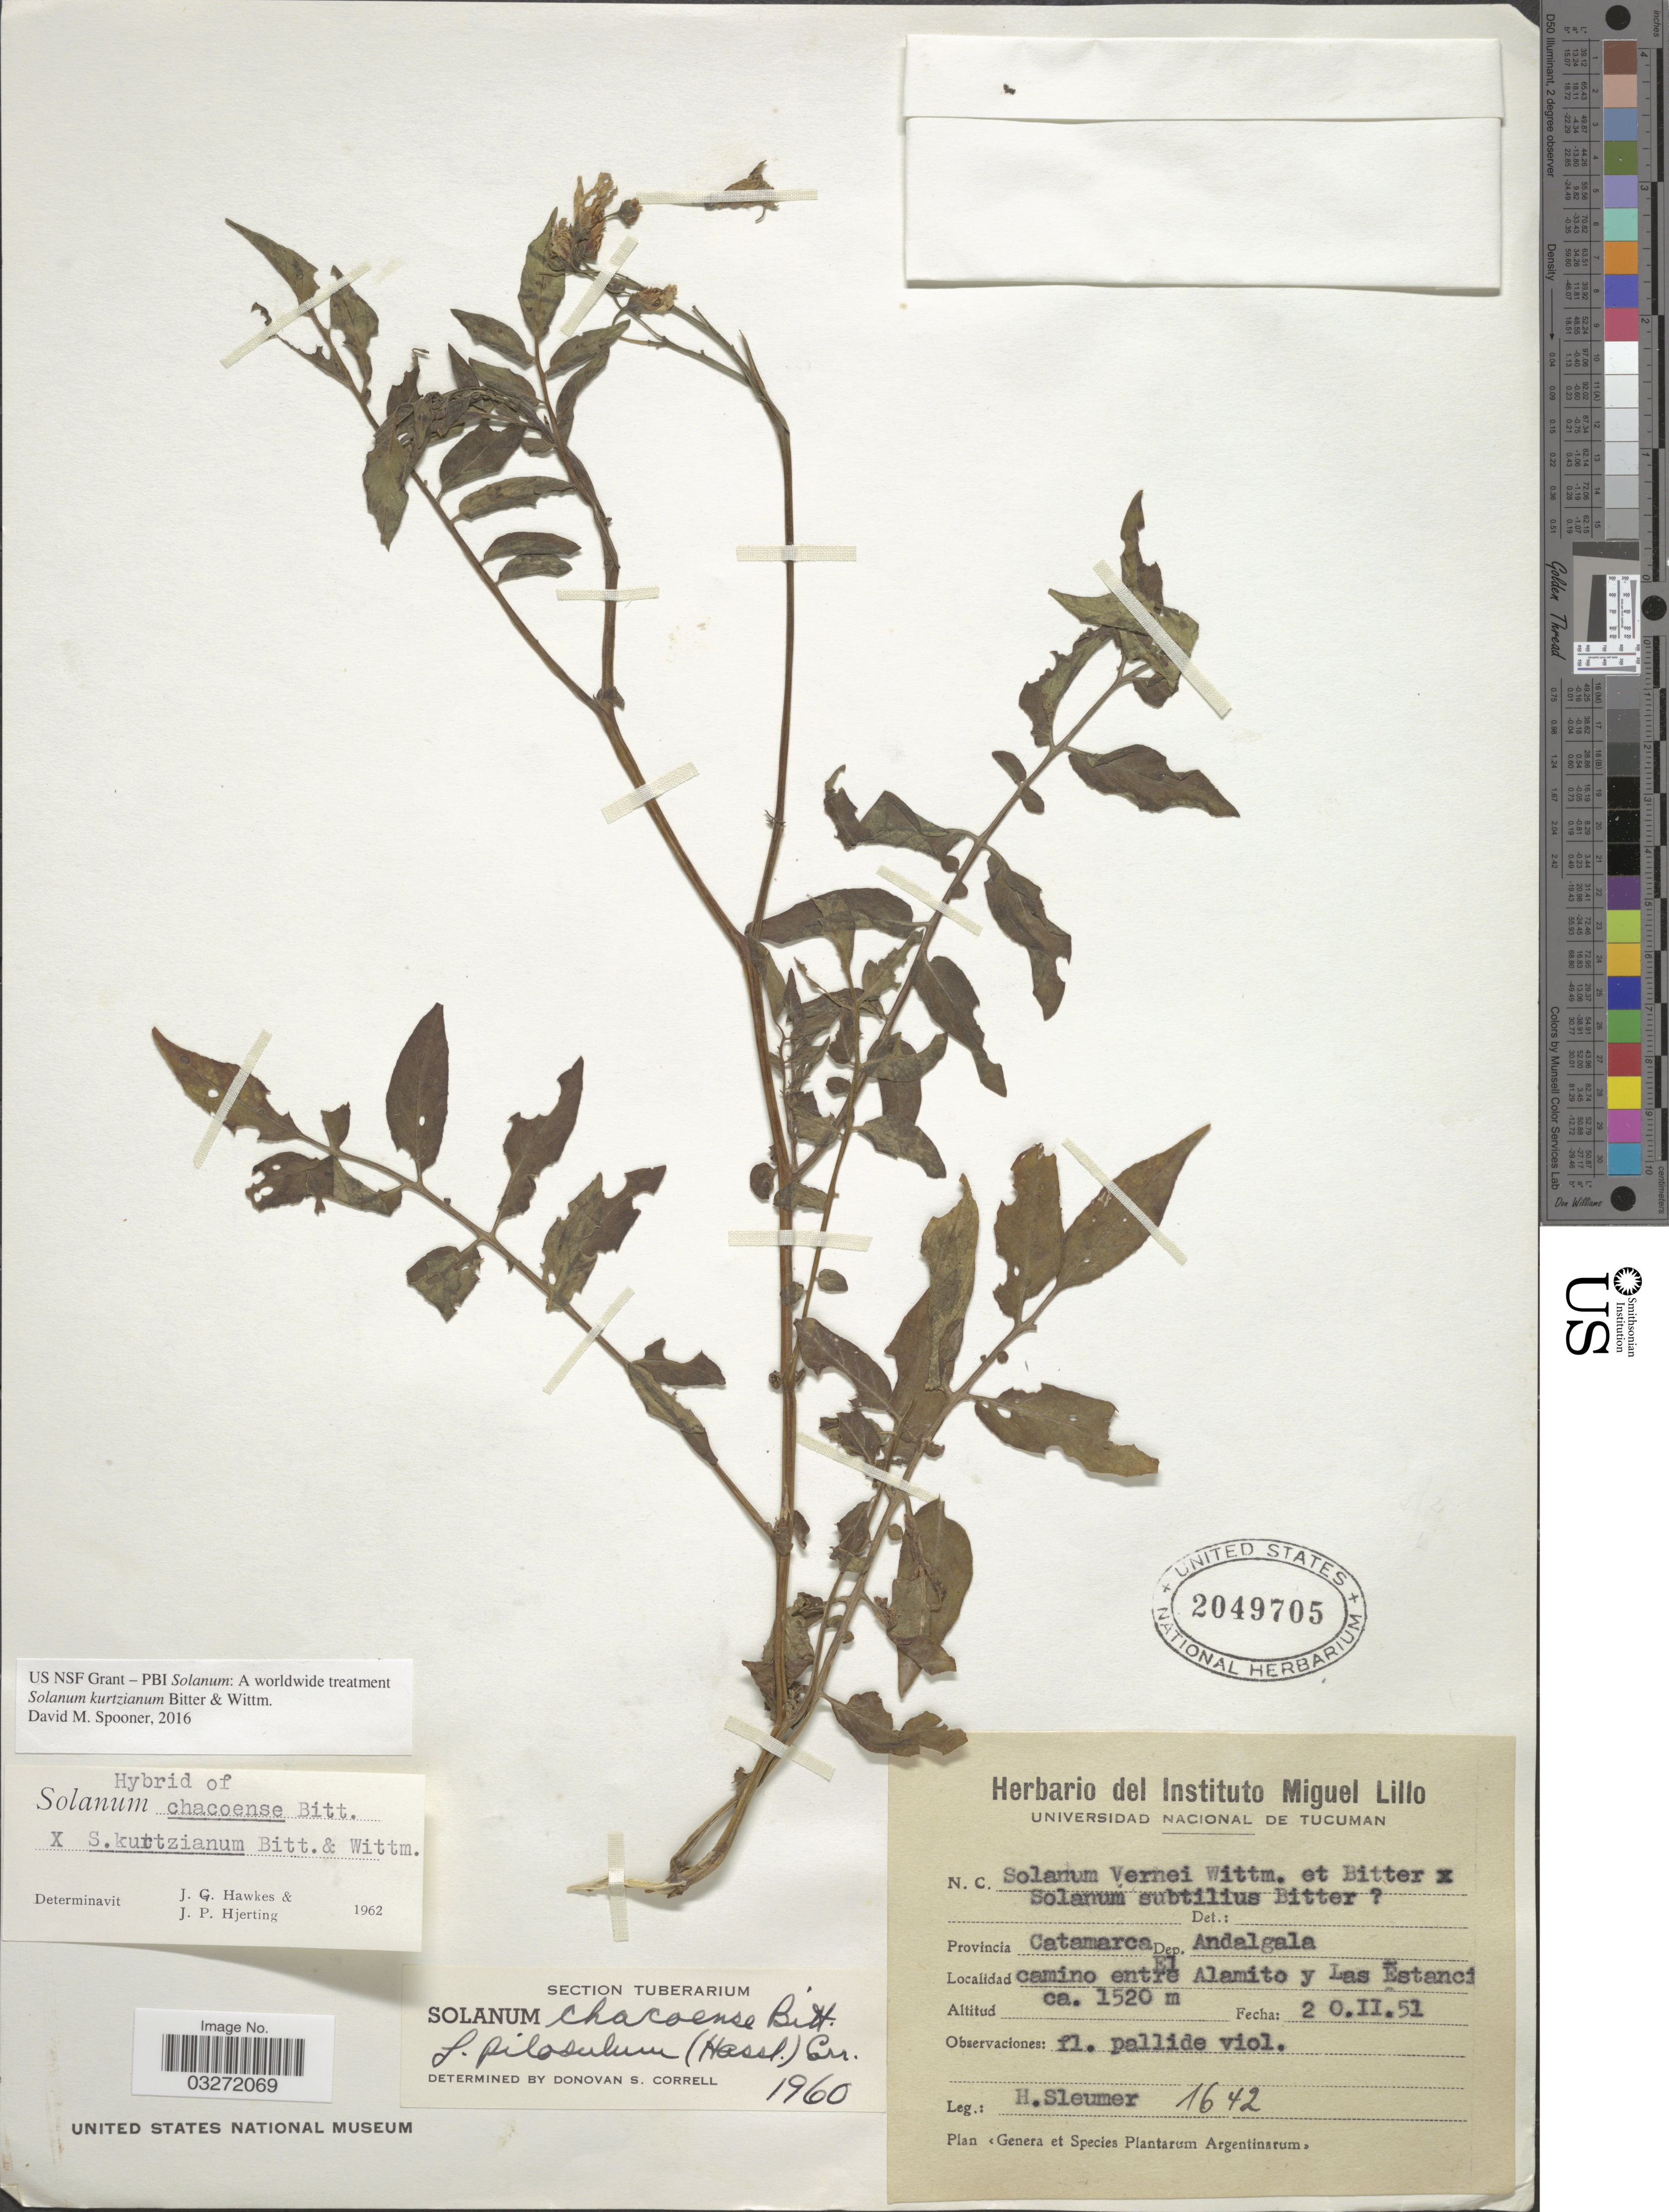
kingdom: Plantae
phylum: Tracheophyta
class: Magnoliopsida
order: Solanales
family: Solanaceae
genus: Solanum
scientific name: Solanum kurtzianum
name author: Bitter & Wittm.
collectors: H. O. Sleumer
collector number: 1642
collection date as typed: Transcribed d/m/y: 20/2/51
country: Argentina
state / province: Catamarca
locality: Dep. Andalgala. Camino entre El Alamito y Las Éstancia.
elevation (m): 1520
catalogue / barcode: US 2049705